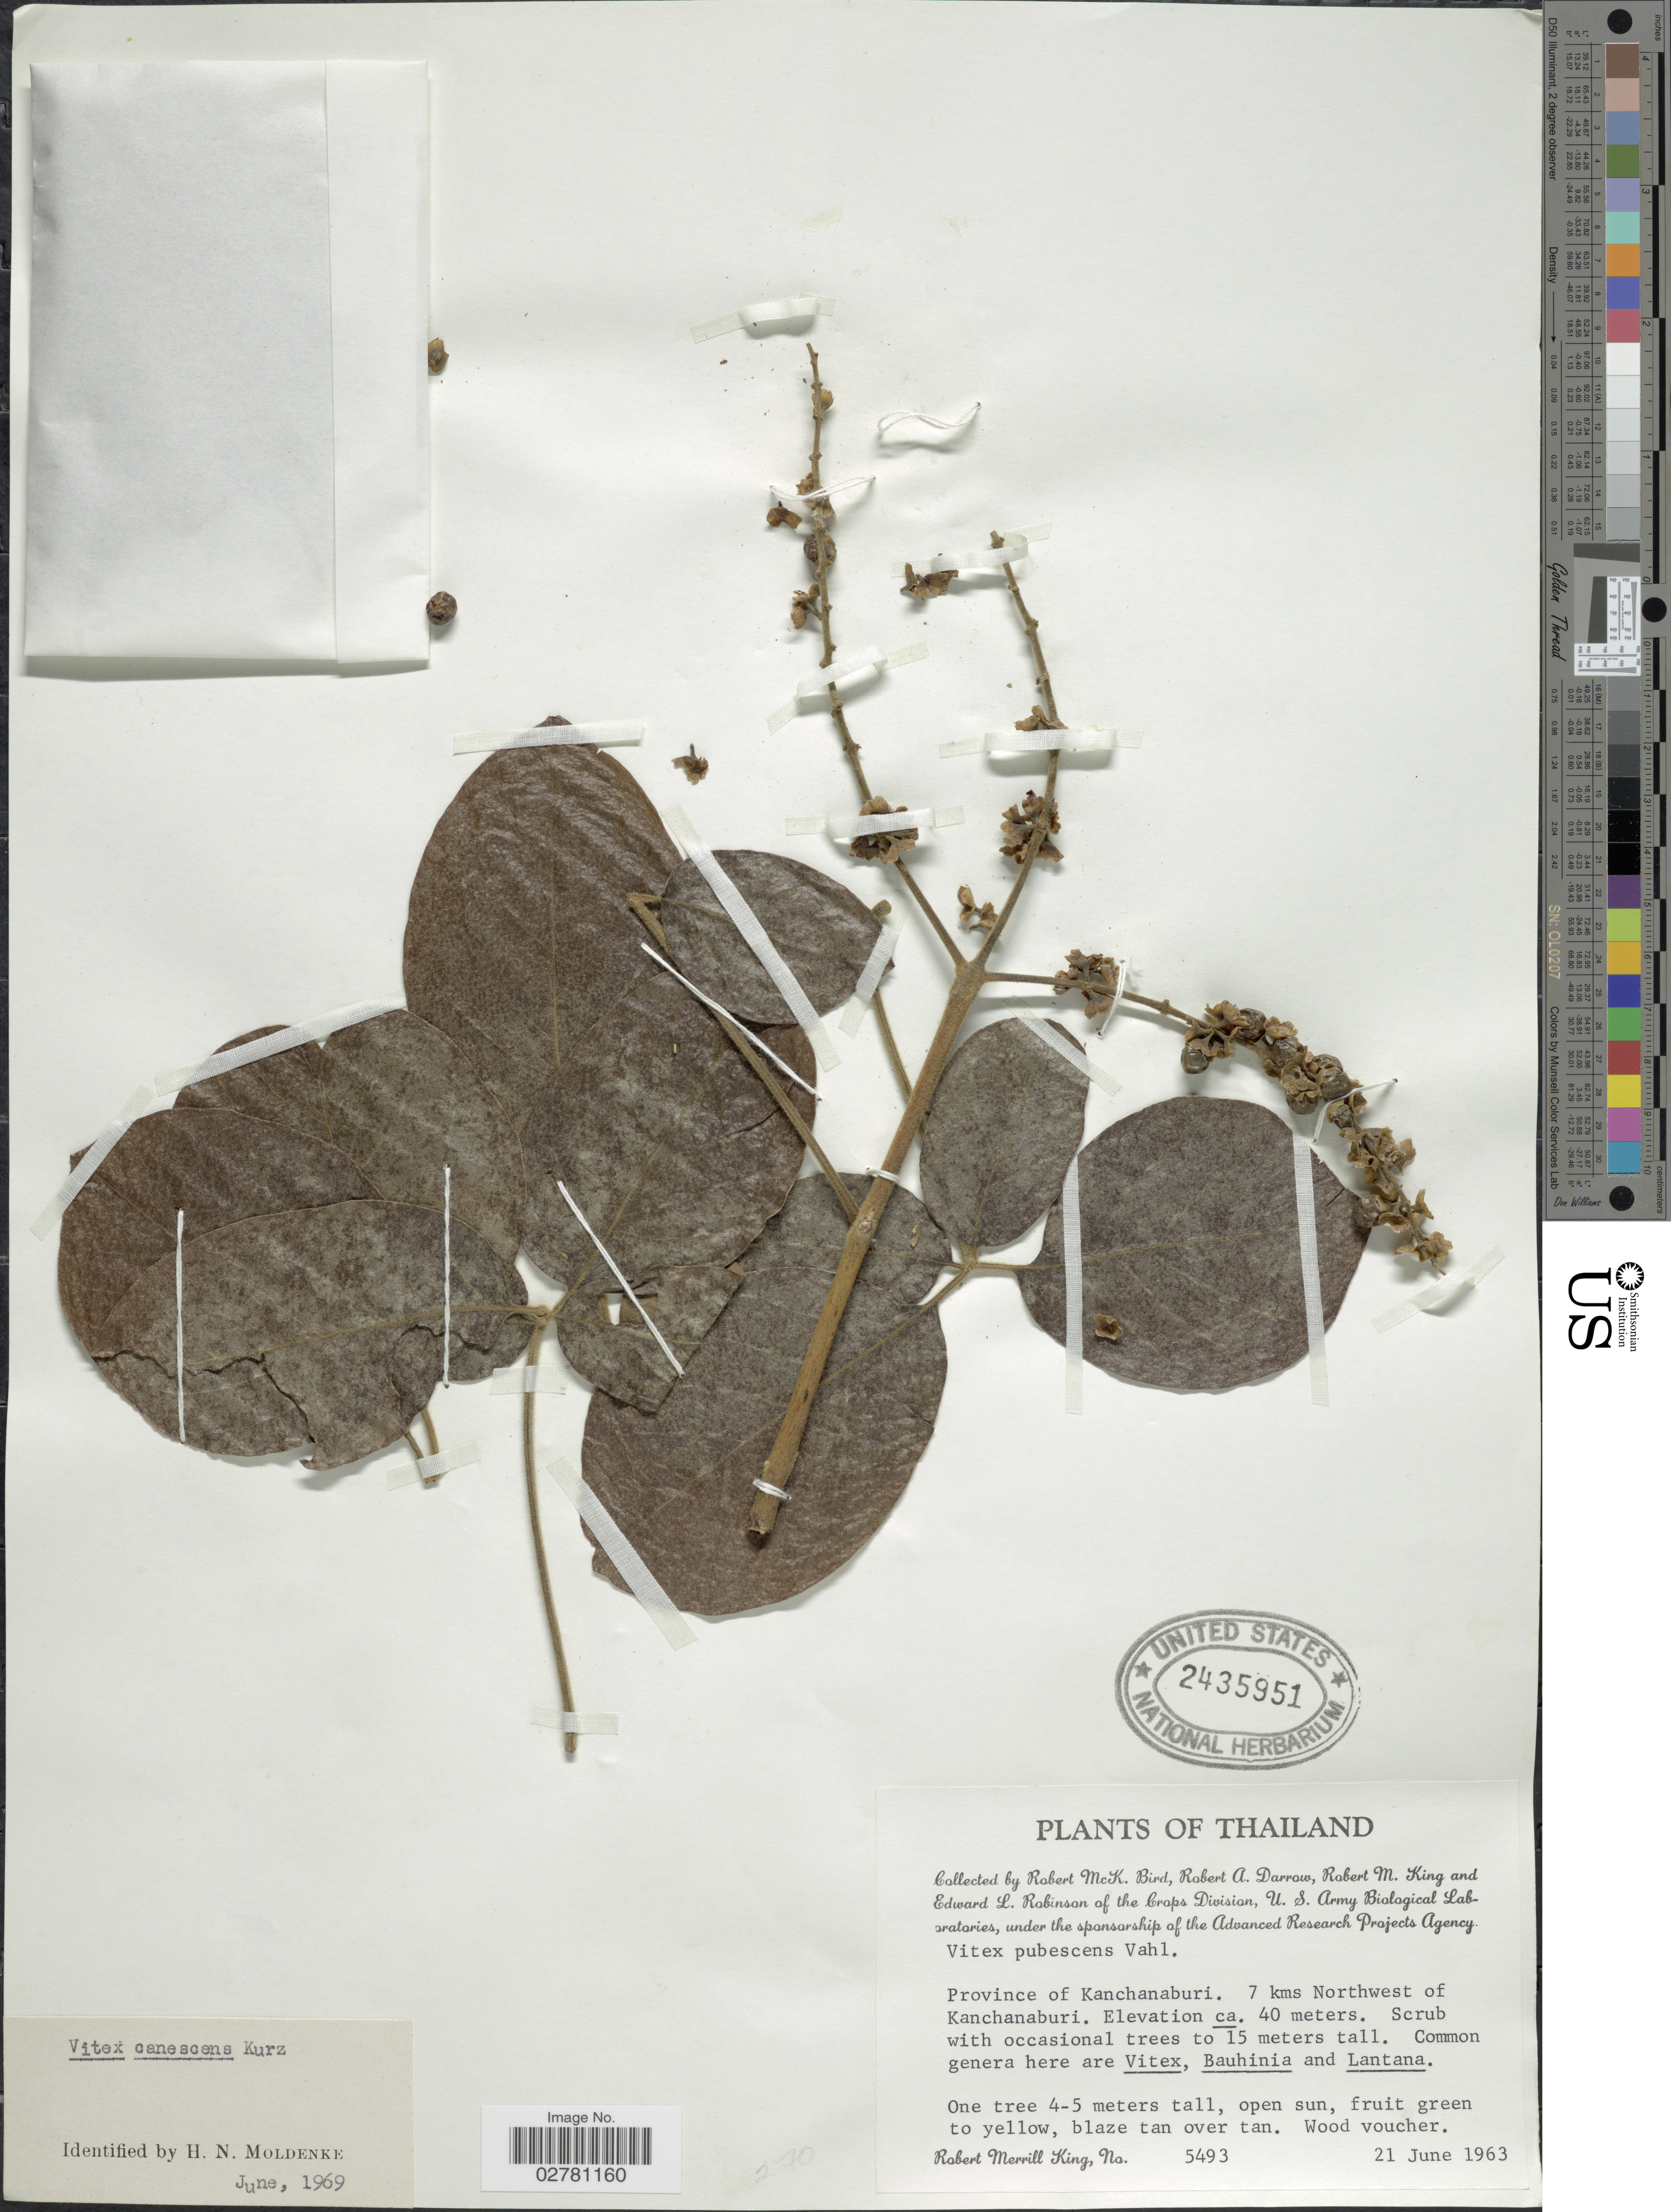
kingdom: Plantae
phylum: Tracheophyta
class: Magnoliopsida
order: Lamiales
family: Lamiaceae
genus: Vitex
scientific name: Vitex canescens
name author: Kurz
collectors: R. M. Bird, R. A. Darrow, R. M. King & E. L. Robinson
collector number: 5493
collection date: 1963-06-21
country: Thailand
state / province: Kanchanaburi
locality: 7 kms Northwest of Kanchanaburi.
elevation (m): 40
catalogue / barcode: US 2435951